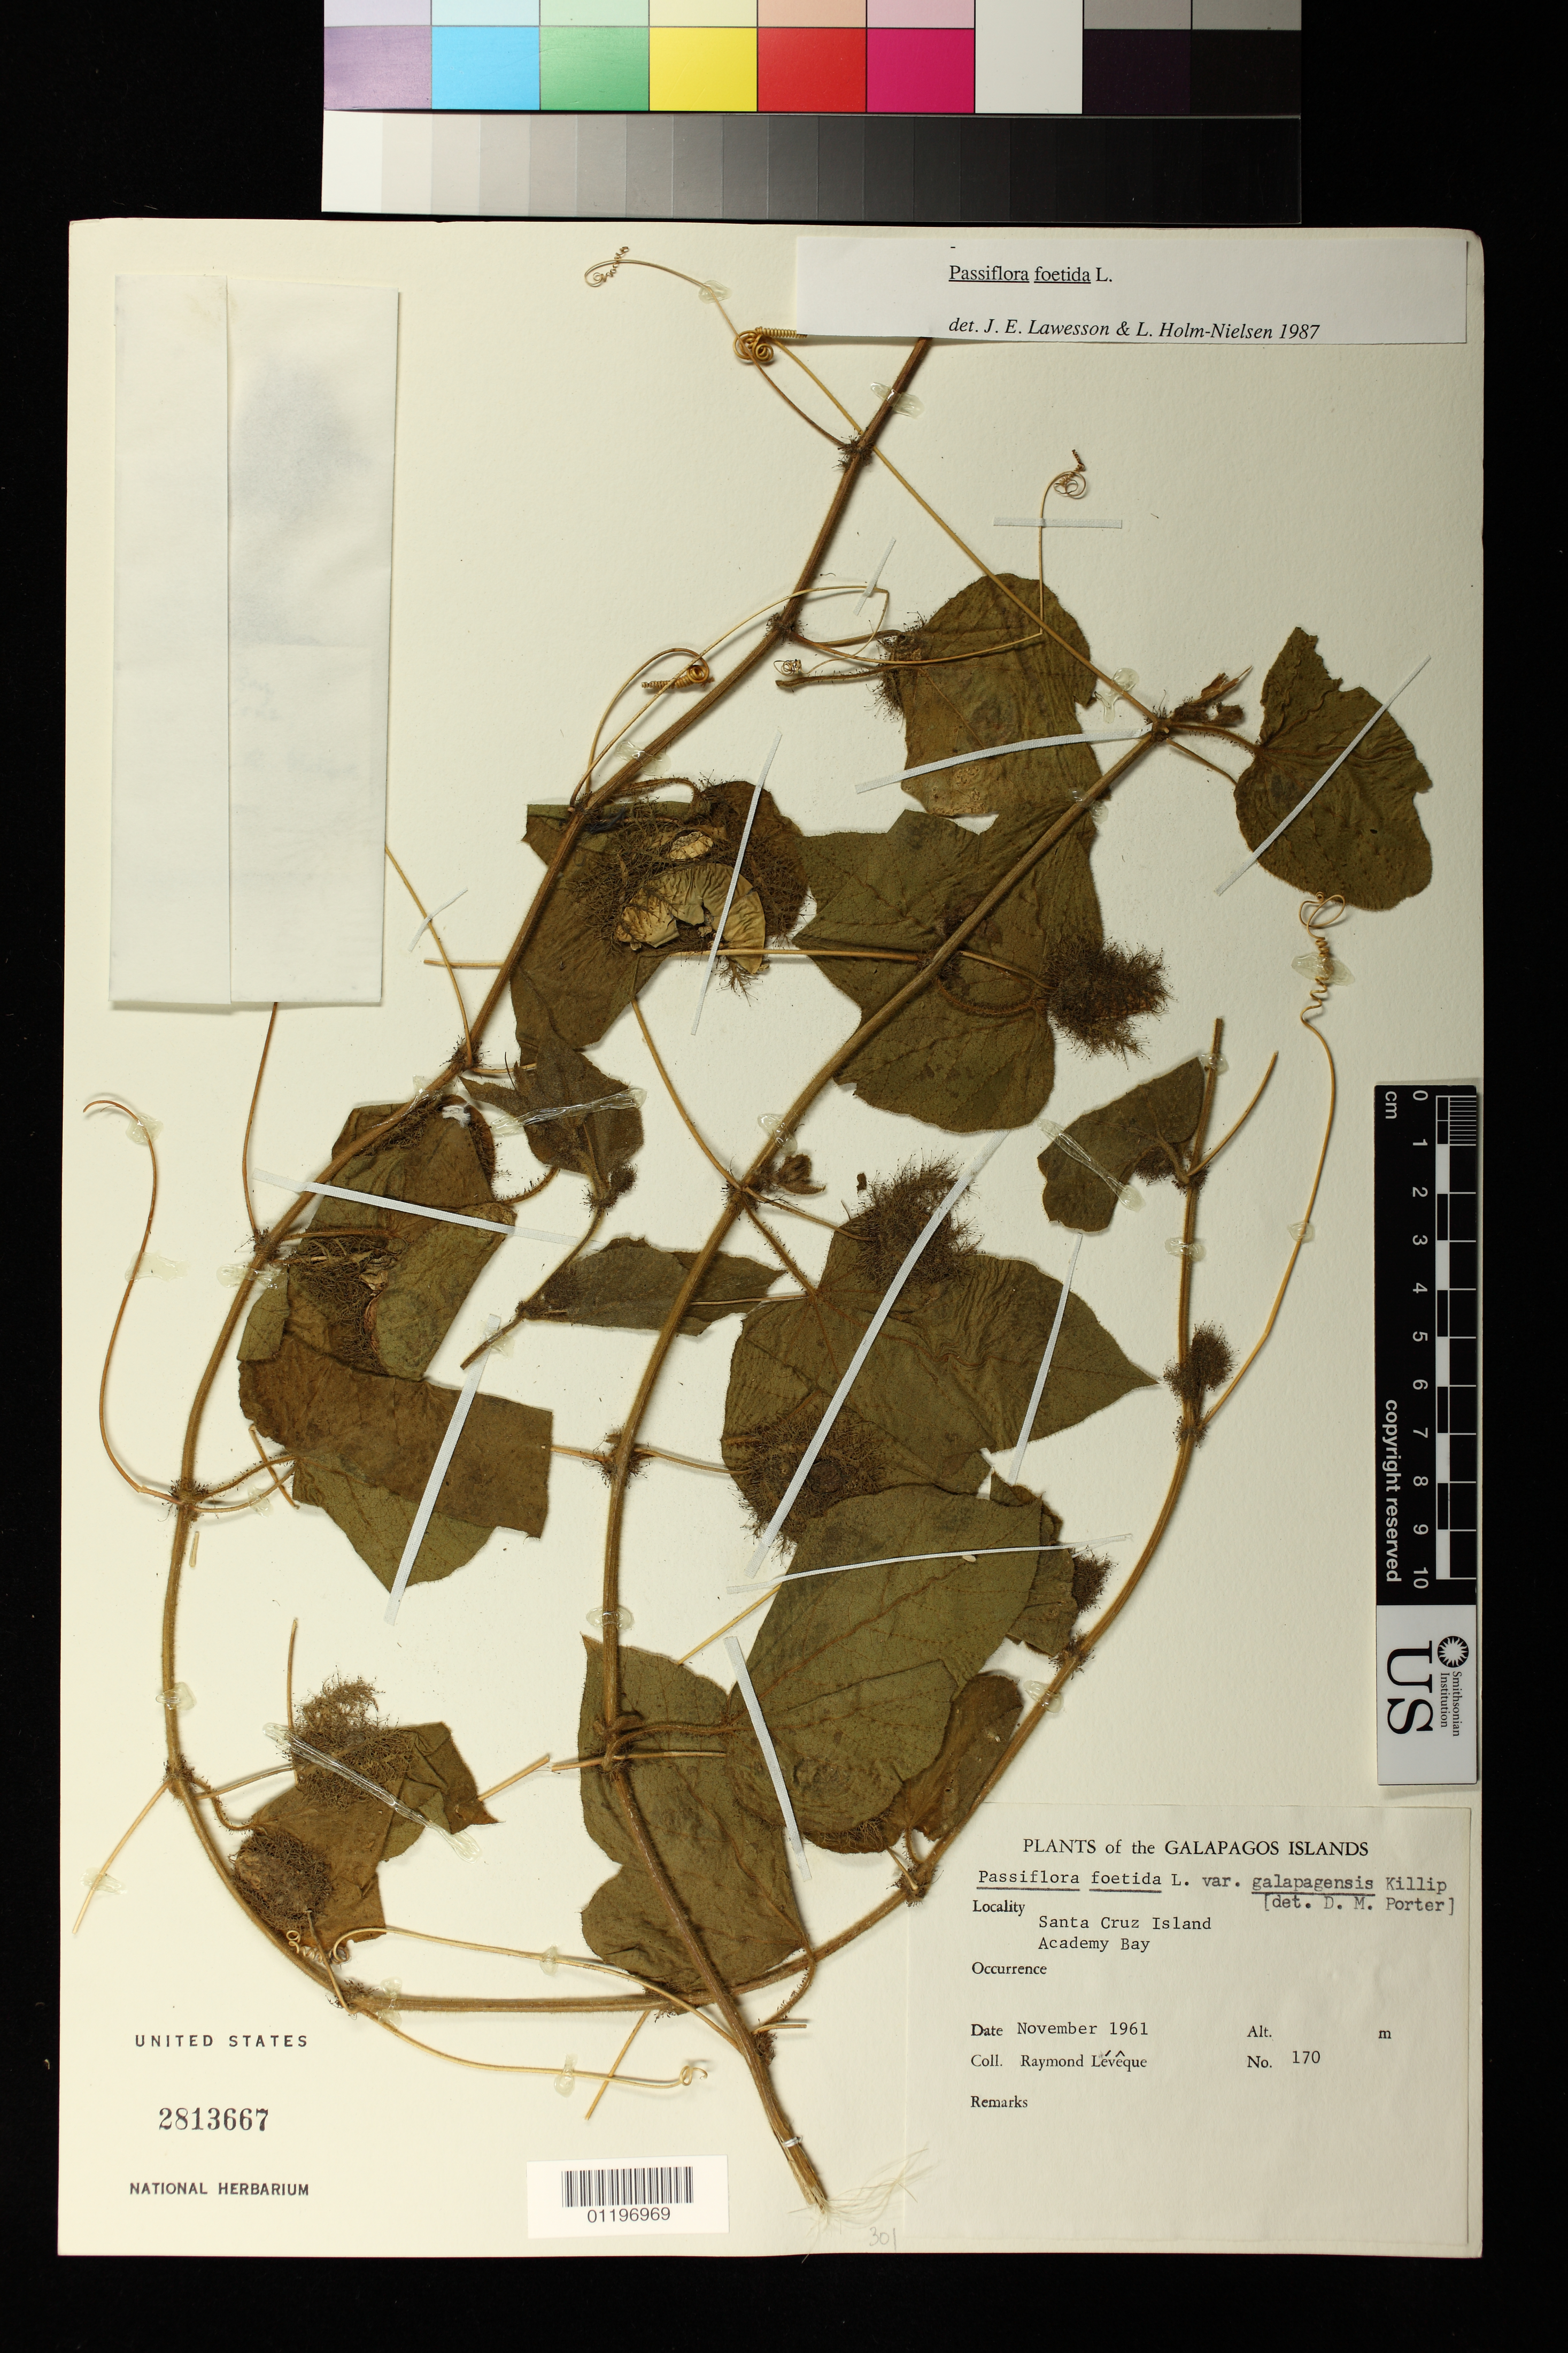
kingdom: Plantae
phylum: Tracheophyta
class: Magnoliopsida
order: Malpighiales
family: Passifloraceae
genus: Passiflora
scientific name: Passiflora foetida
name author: L.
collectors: R. Lévêque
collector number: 170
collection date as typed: Nov 1961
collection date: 1961-11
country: Ecuador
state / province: Colón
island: Santa Cruz [Indefatigable, Chaves]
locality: Academy Bay, Santa Cruz Island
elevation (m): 170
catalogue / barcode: US 2813667